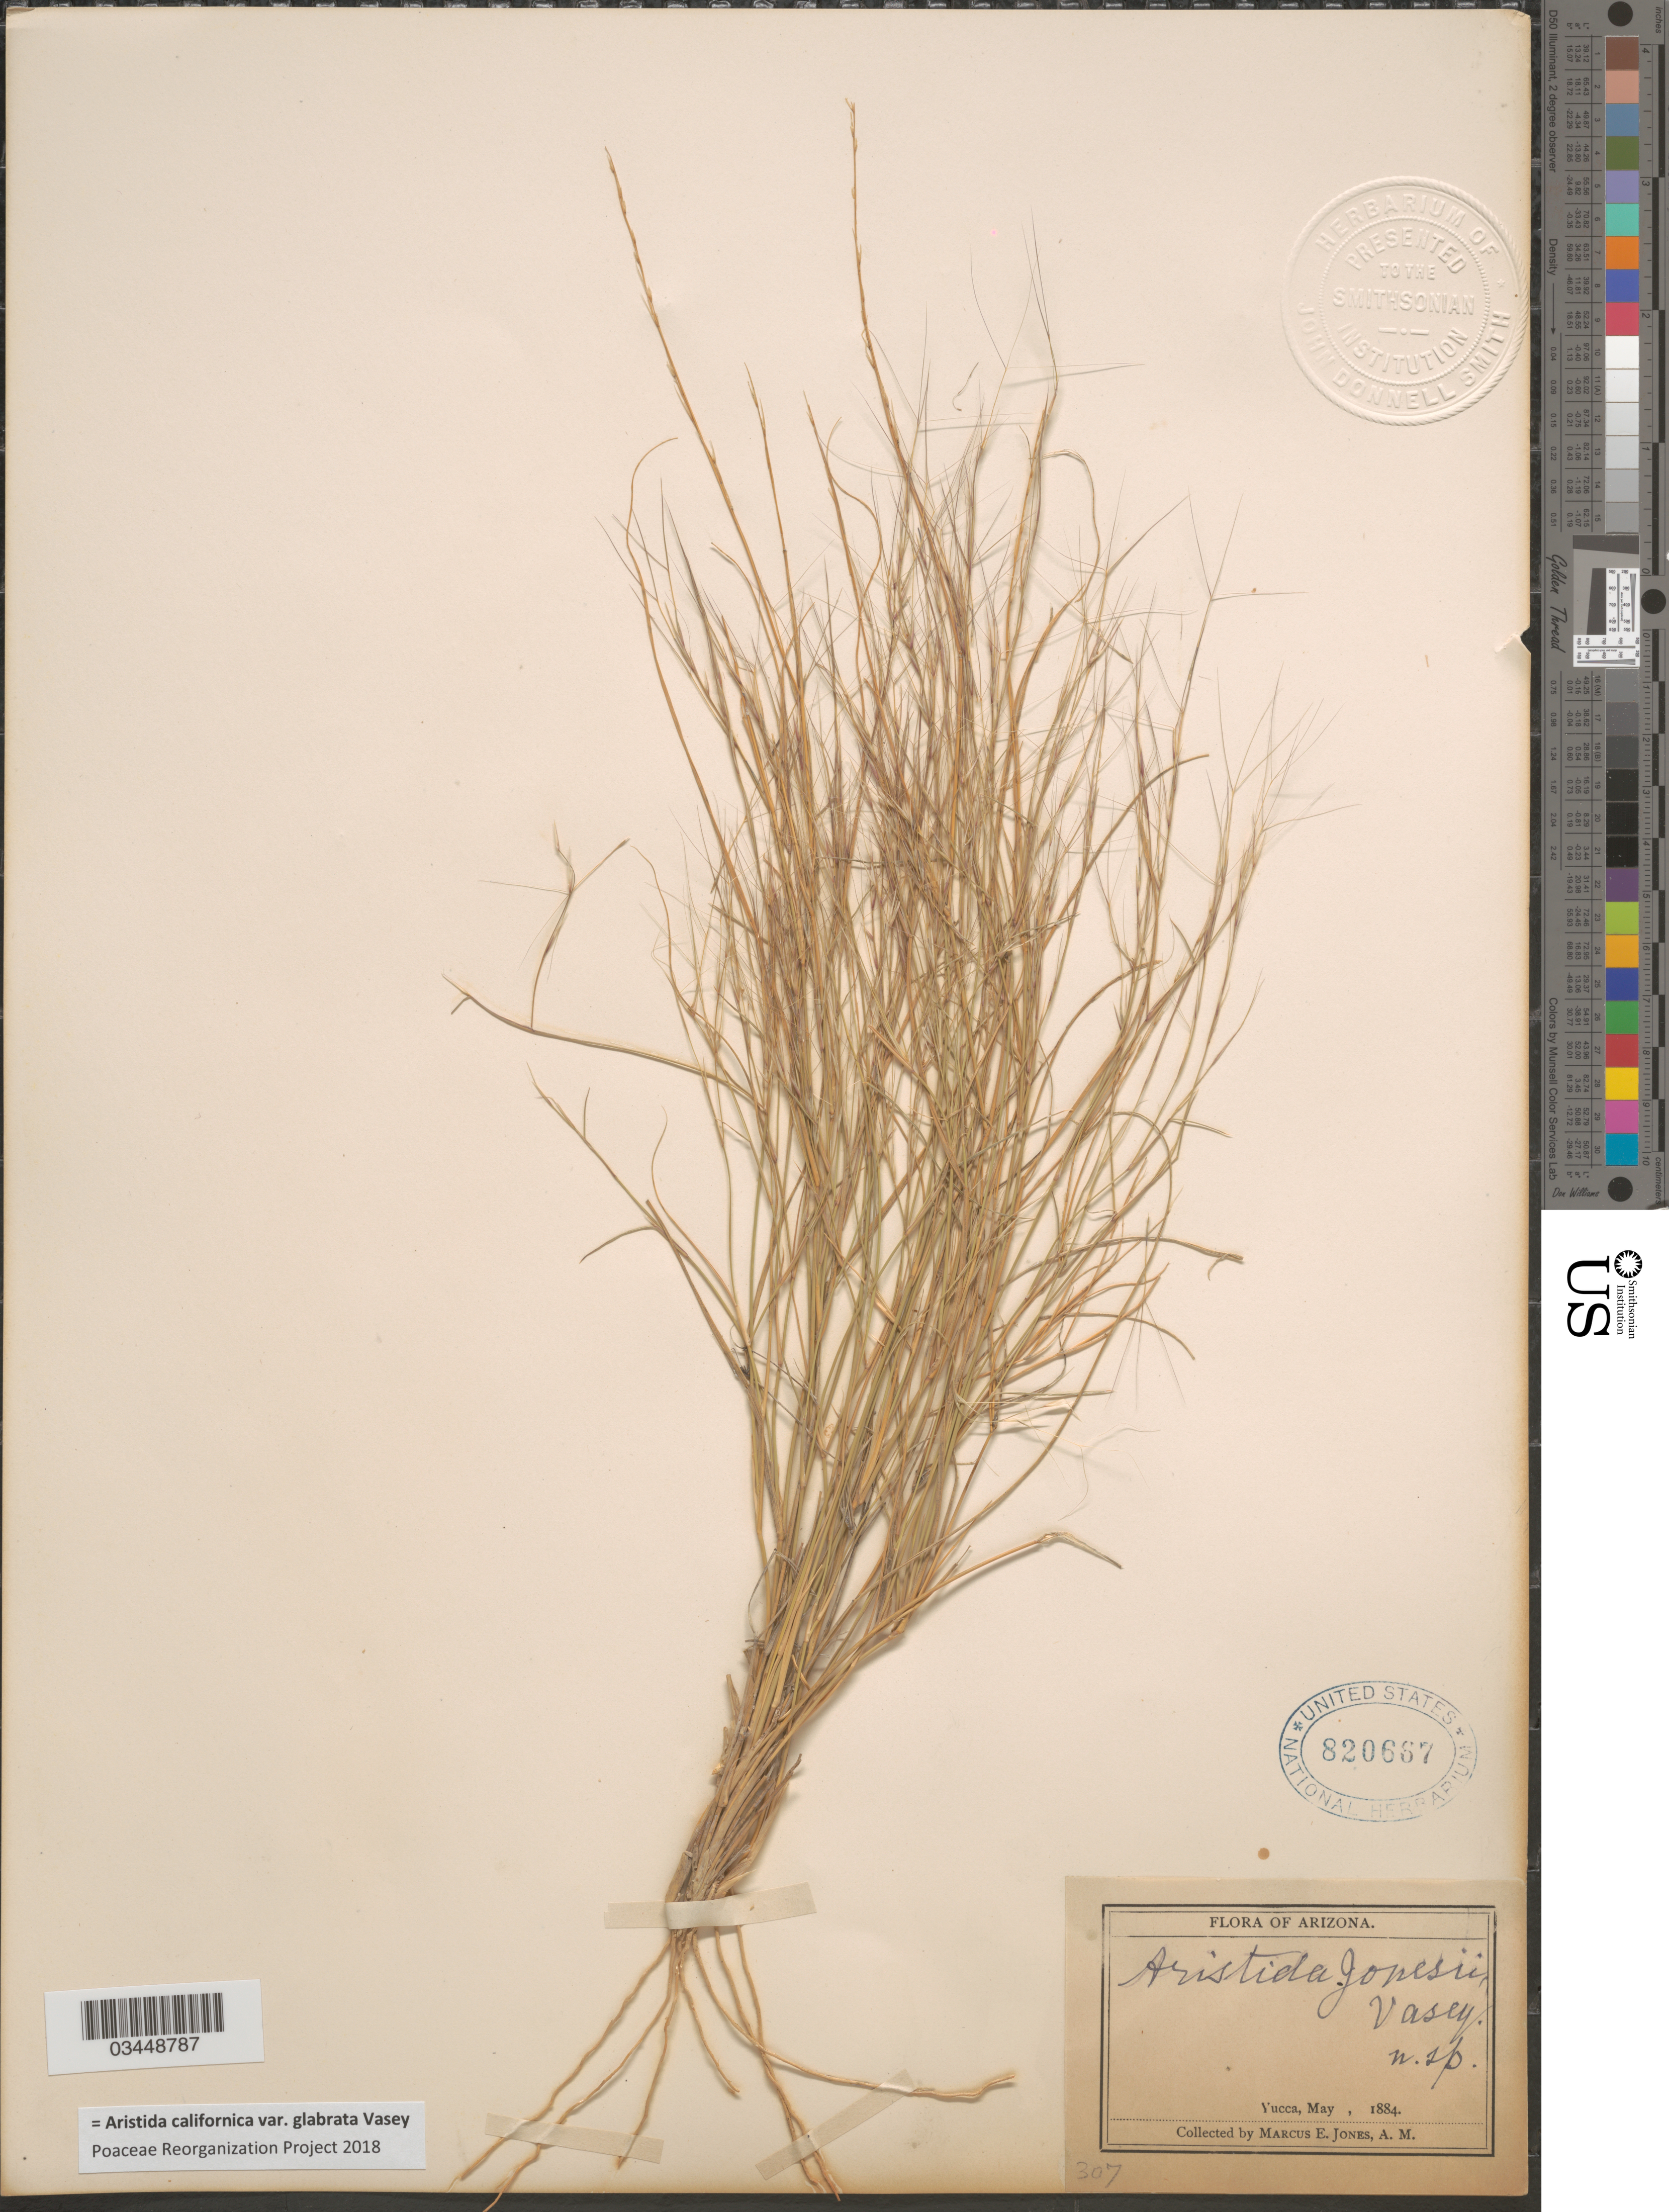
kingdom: Plantae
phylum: Tracheophyta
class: Liliopsida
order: Poales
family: Poaceae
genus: Aristida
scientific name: Aristida californica var. glabrata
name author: Vasey in Brandegee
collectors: M. E. Jones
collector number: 307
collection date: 1884-05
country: United States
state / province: Arizona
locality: Yucca.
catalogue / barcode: US 820667